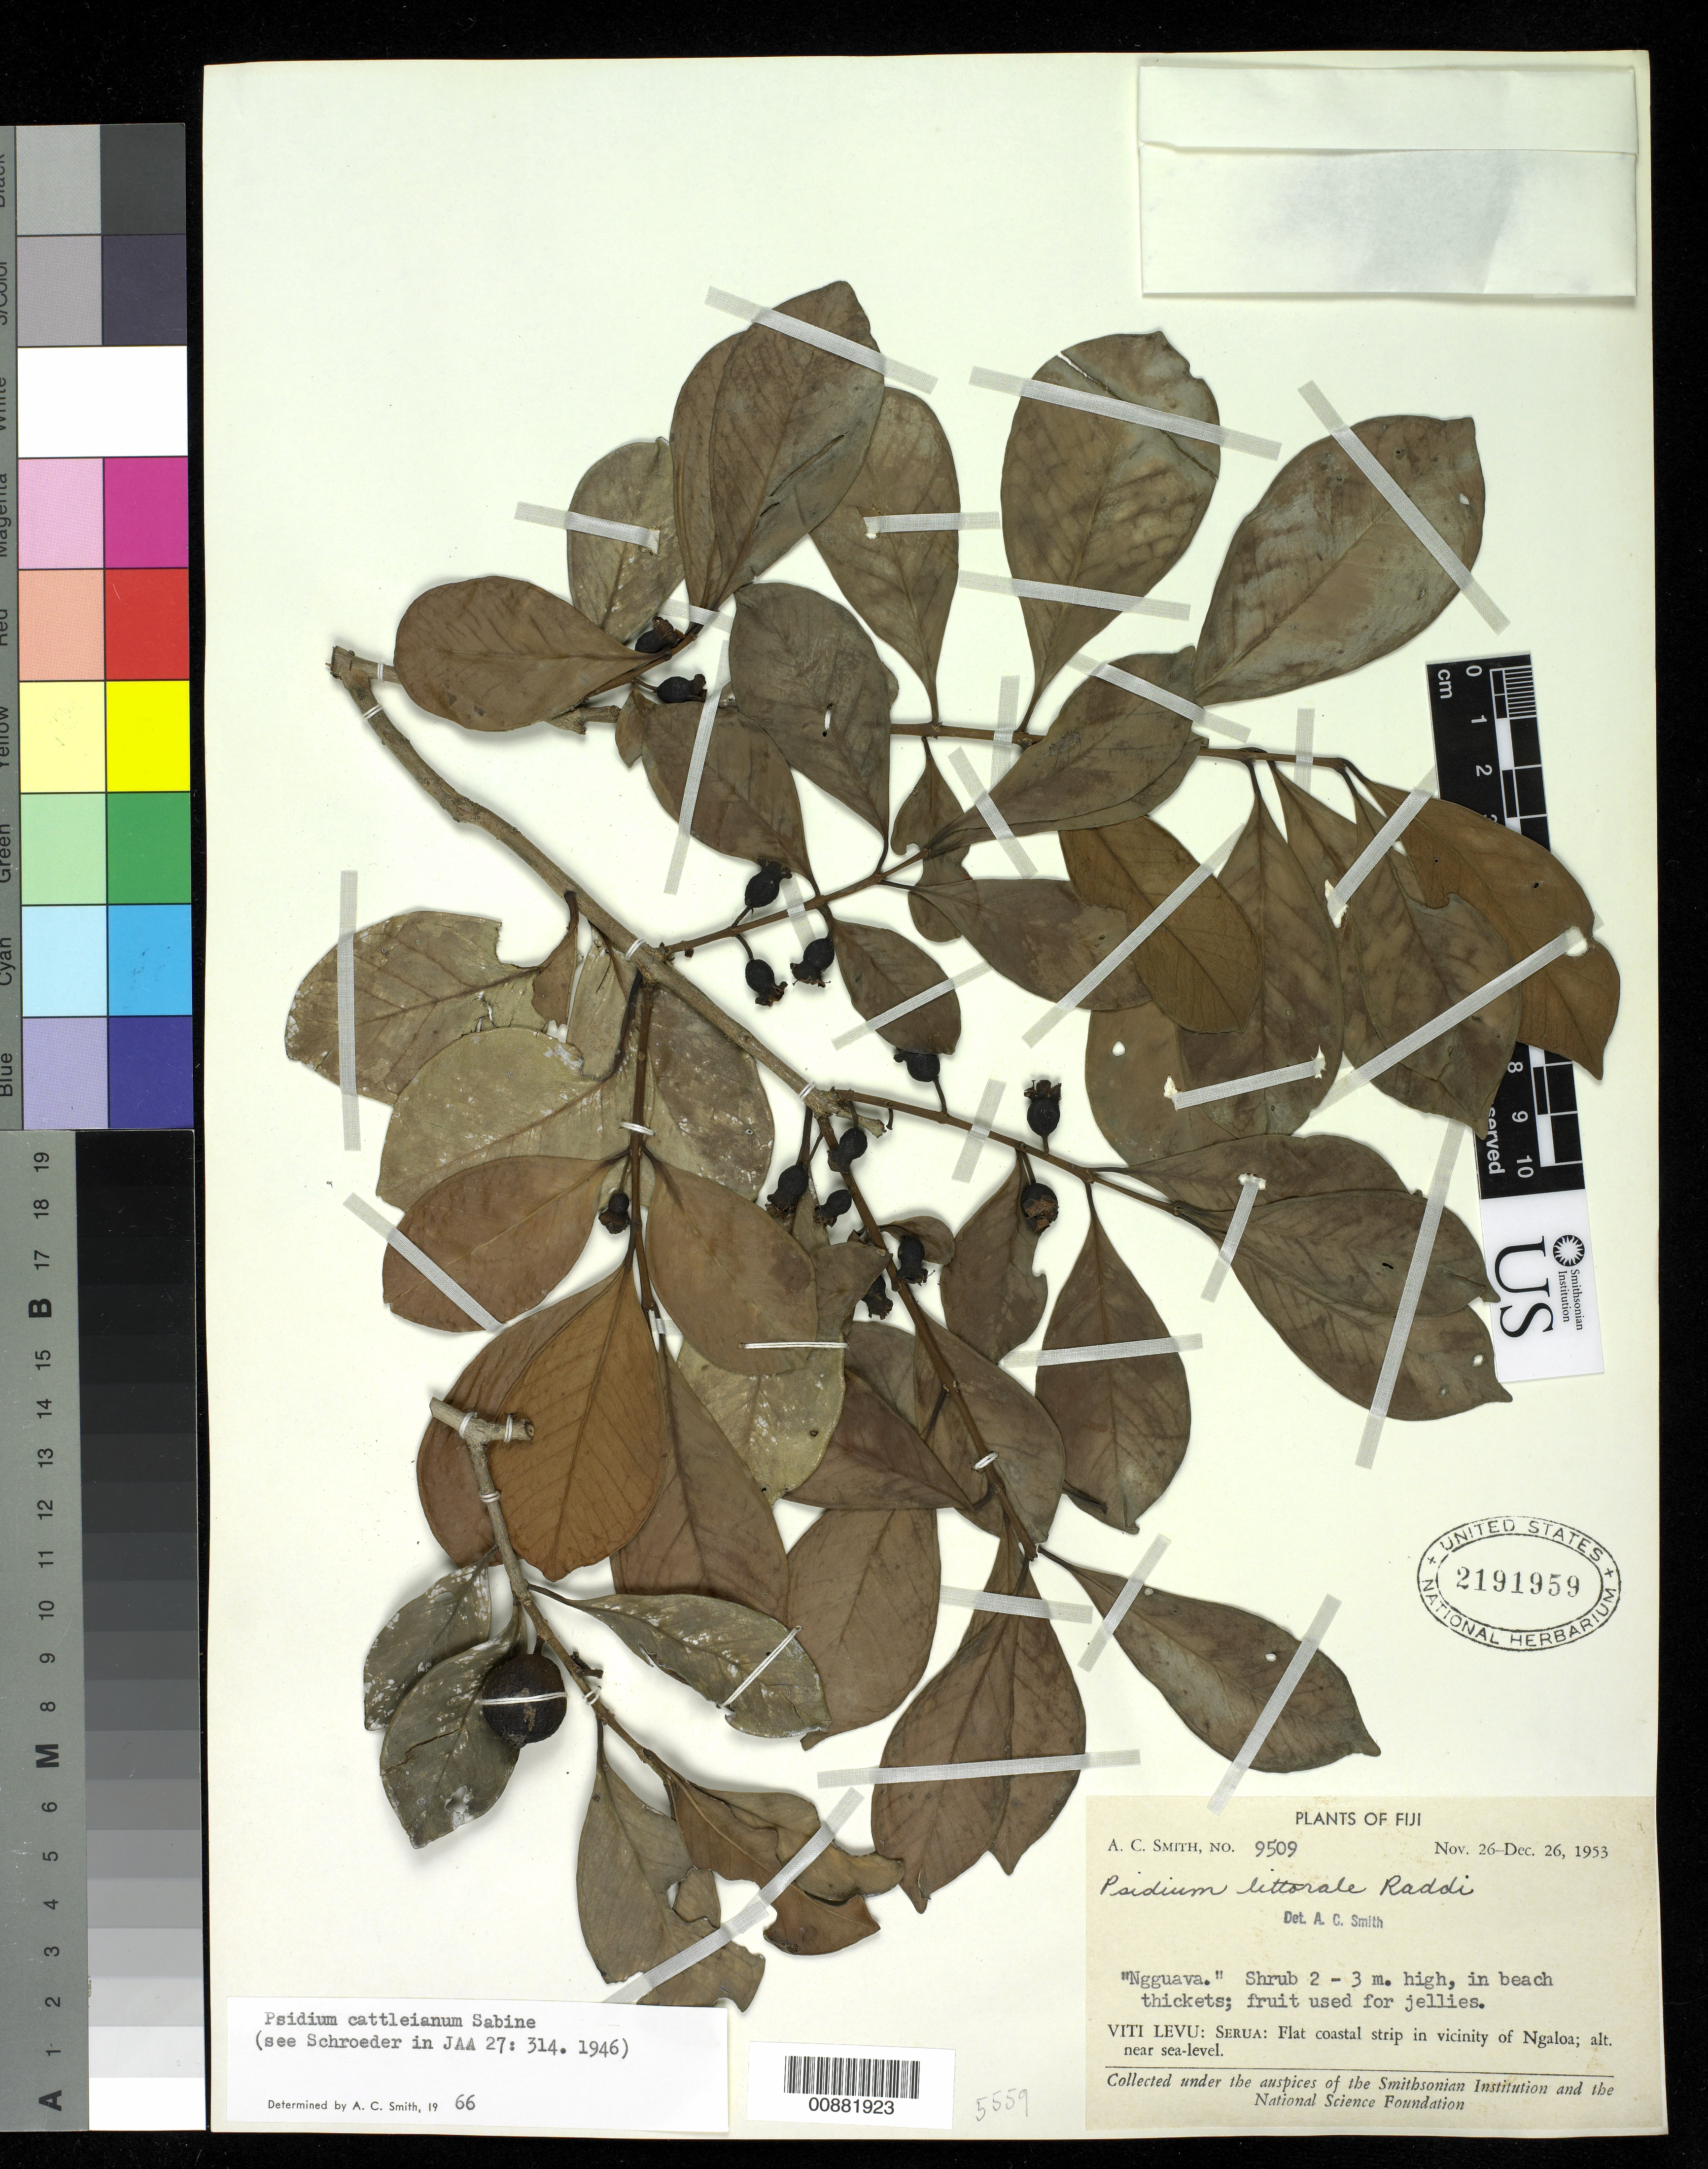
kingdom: Plantae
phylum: Tracheophyta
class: Magnoliopsida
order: Myrtales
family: Myrtaceae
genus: Psidium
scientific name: Psidium cattleyanum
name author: Sabine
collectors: C. A. Smith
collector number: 9509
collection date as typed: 26 Nov 1953 to 26 Dec 1953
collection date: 1953-11-26/1953-12-26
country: Fiji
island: Viti Levu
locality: Serua, flat coastal stip in vicinity of Ngaloa. Alt. Sea level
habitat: in beach thickets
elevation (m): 0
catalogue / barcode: US 2191959